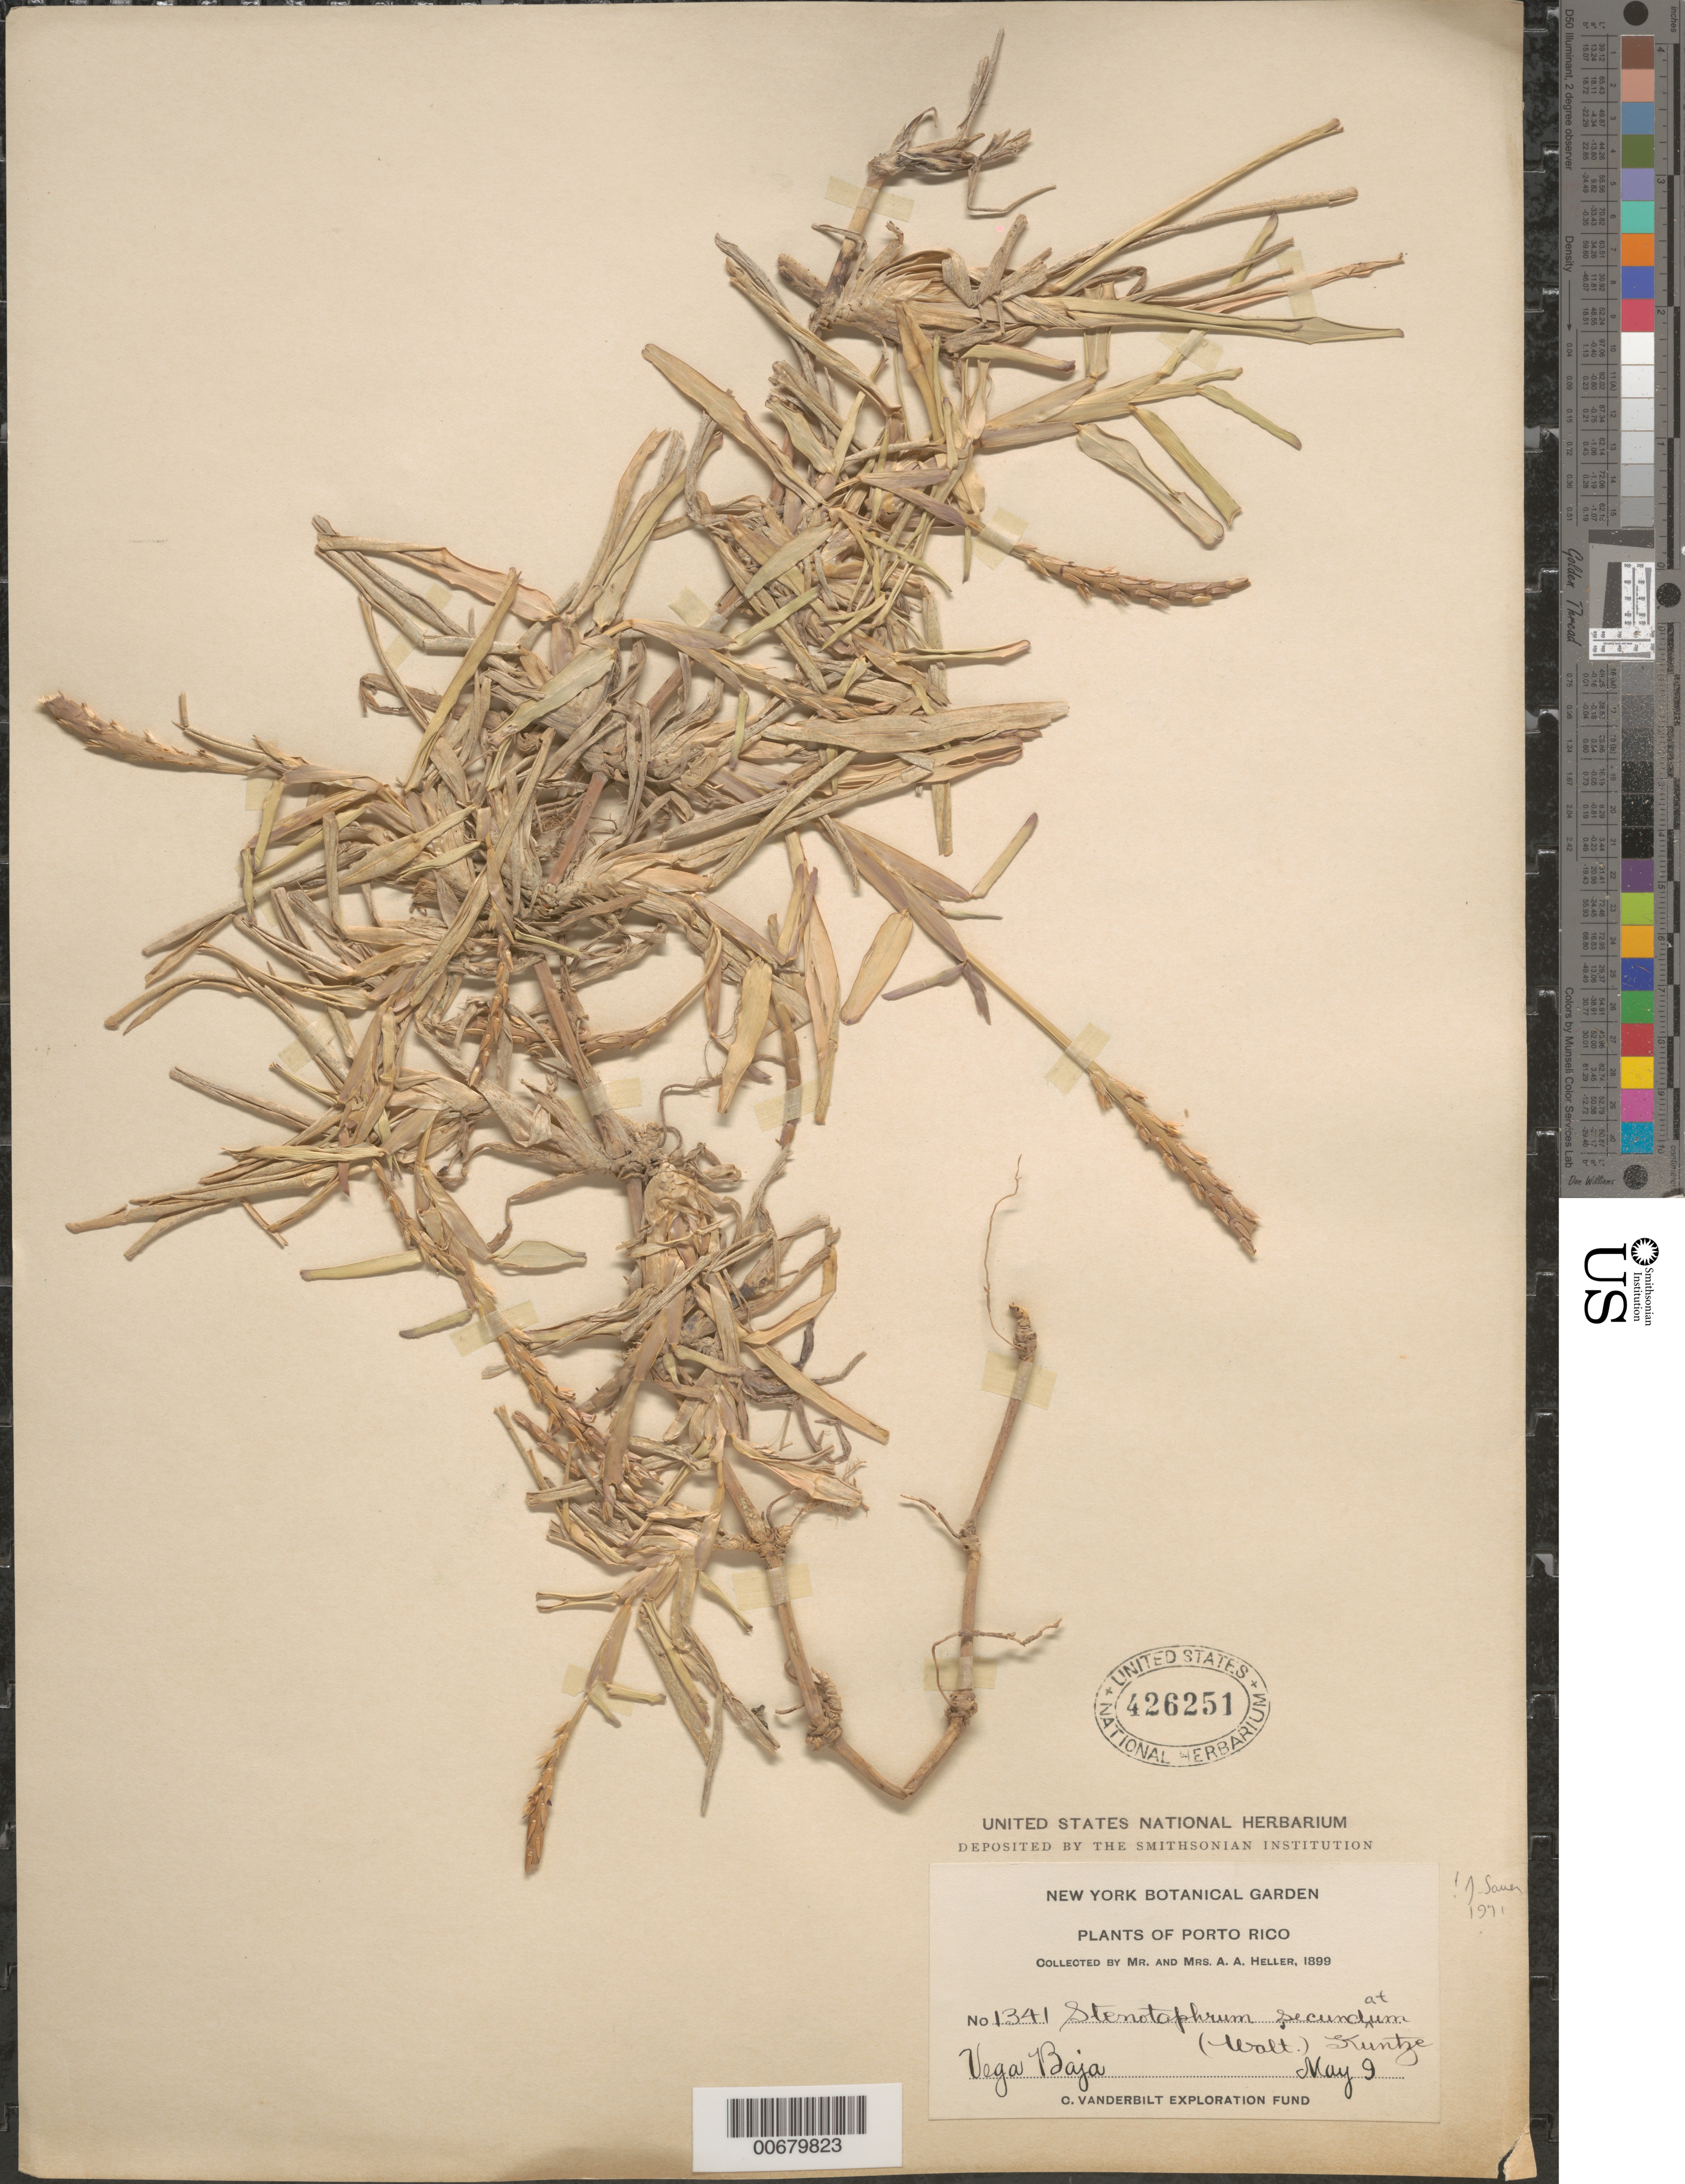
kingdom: Plantae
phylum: Tracheophyta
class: Liliopsida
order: Poales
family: Poaceae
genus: Stenotaphrum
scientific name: Stenotaphrum secundatum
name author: (Walter) Kuntze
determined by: Sauer, J. D.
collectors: A. A. Heller & E. G. Heller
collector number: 1341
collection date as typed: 09 May 1899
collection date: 1899-05-09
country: Puerto Rico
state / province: Vega Baja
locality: Vega Baja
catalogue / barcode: US 426251